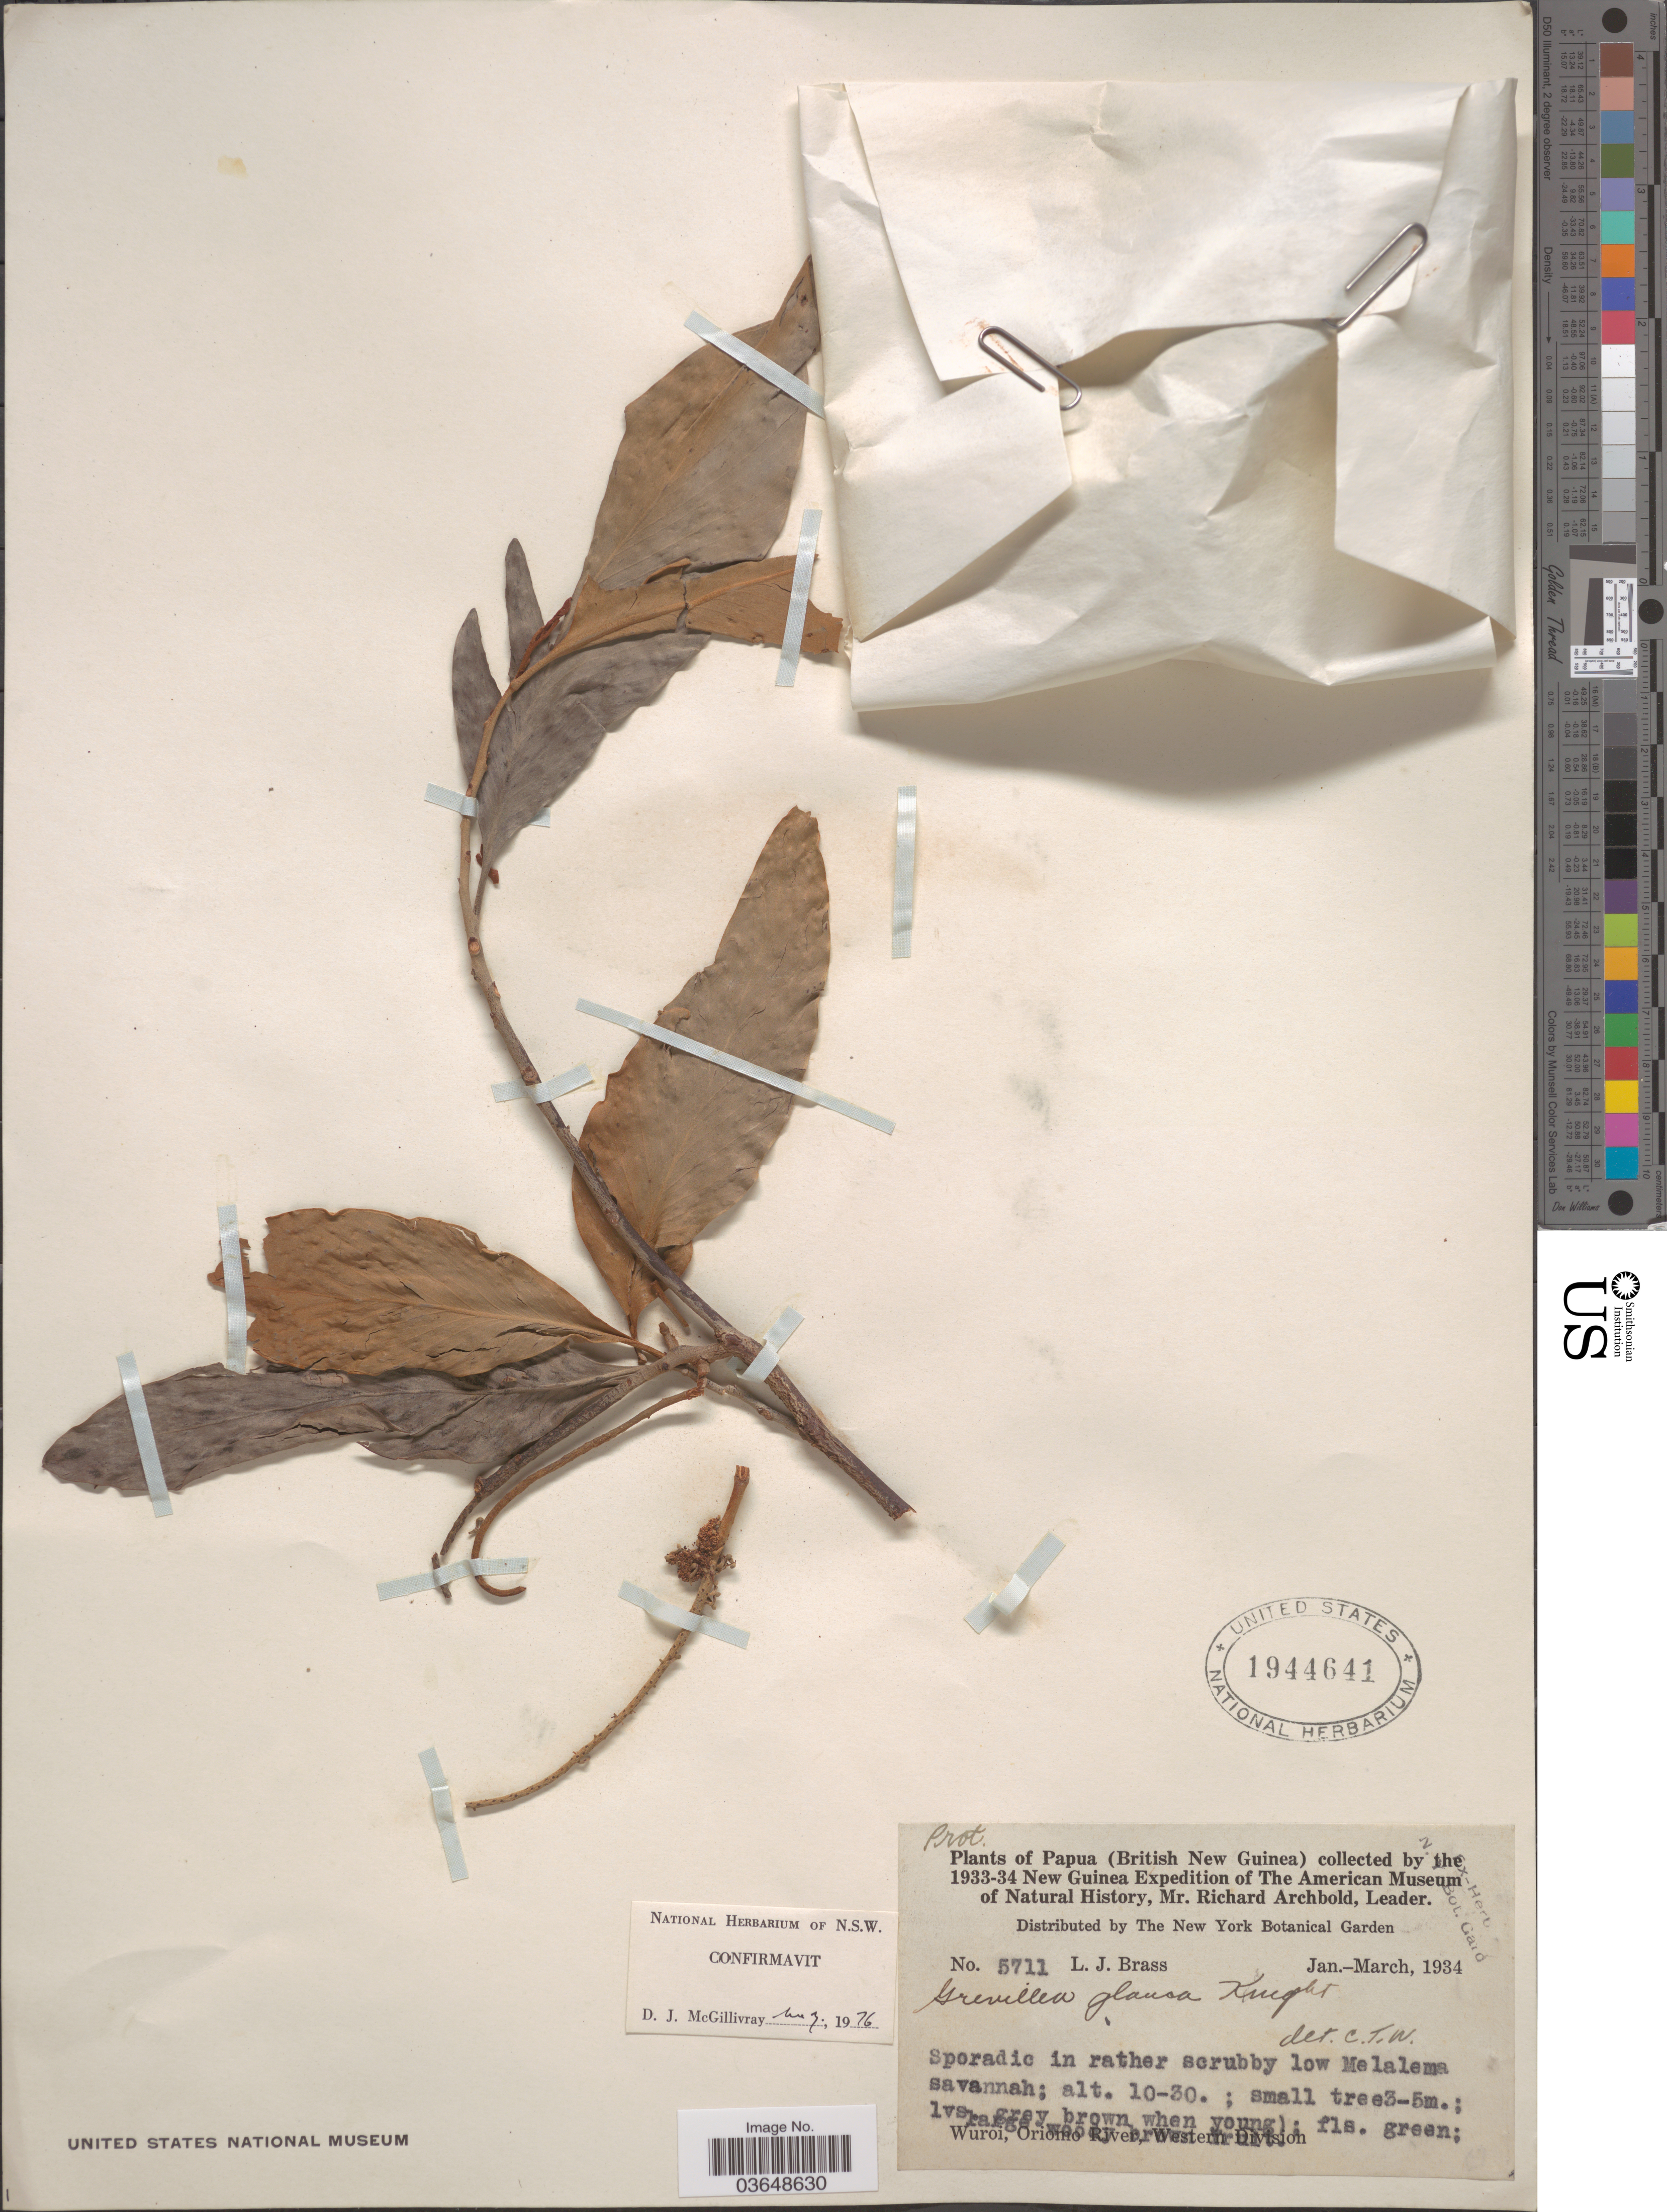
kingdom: Plantae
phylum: Tracheophyta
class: Magnoliopsida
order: Proteales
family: Proteaceae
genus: Grevillea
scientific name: Grevillea glauca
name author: Banks & Sol. ex Knight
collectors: L. J. Brass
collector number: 5711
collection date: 1934-01/1934-03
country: Papua New Guinea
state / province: Manus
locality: Papua (British New Guinea). Low Melalema savannah. Wuroi, Oriomo River, Western Division.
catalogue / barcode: US 1944641